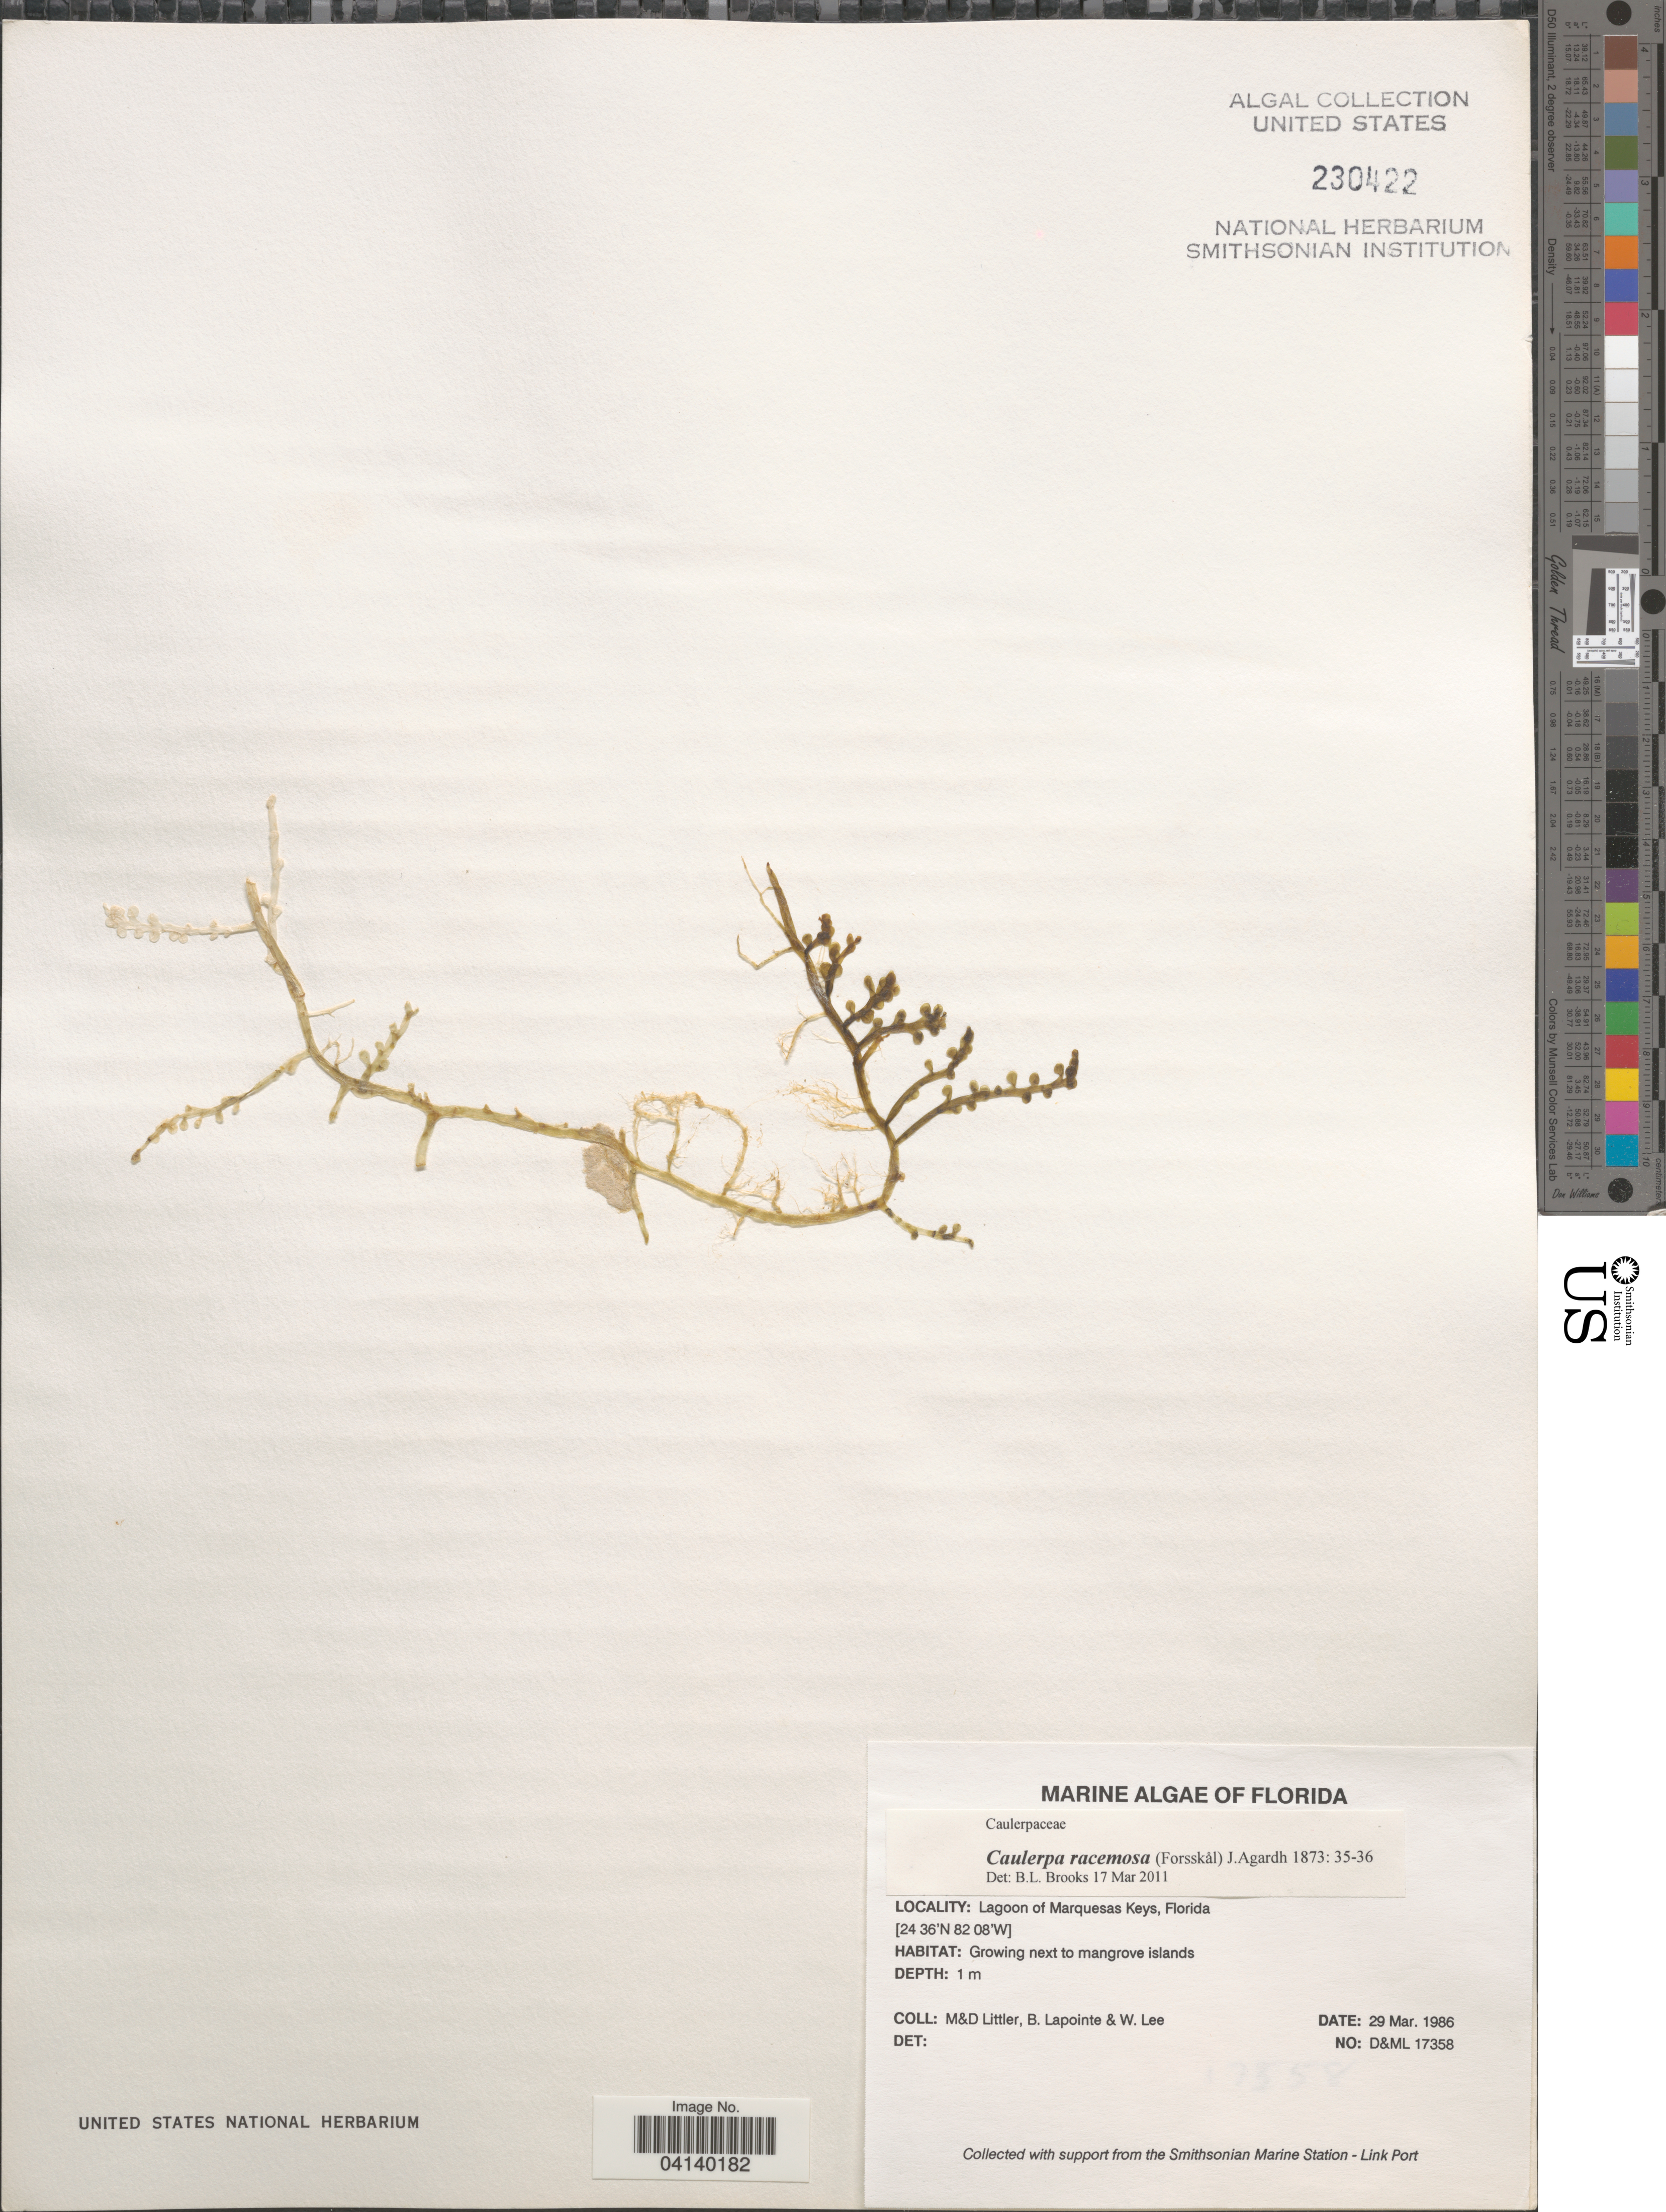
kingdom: Plantae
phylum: Chlorophyta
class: Ulvophyceae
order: Bryopsidales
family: Caulerpaceae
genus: Caulerpa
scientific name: Caulerpa racemosa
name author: (Forssk.) J. Agardh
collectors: M. Littler, D. S. Littler, B. Lapointe & W. Lee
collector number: D&ML17358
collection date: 1986-03-29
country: United States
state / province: Florida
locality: Lagoon of Marquesas Keys.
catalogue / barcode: US 230422